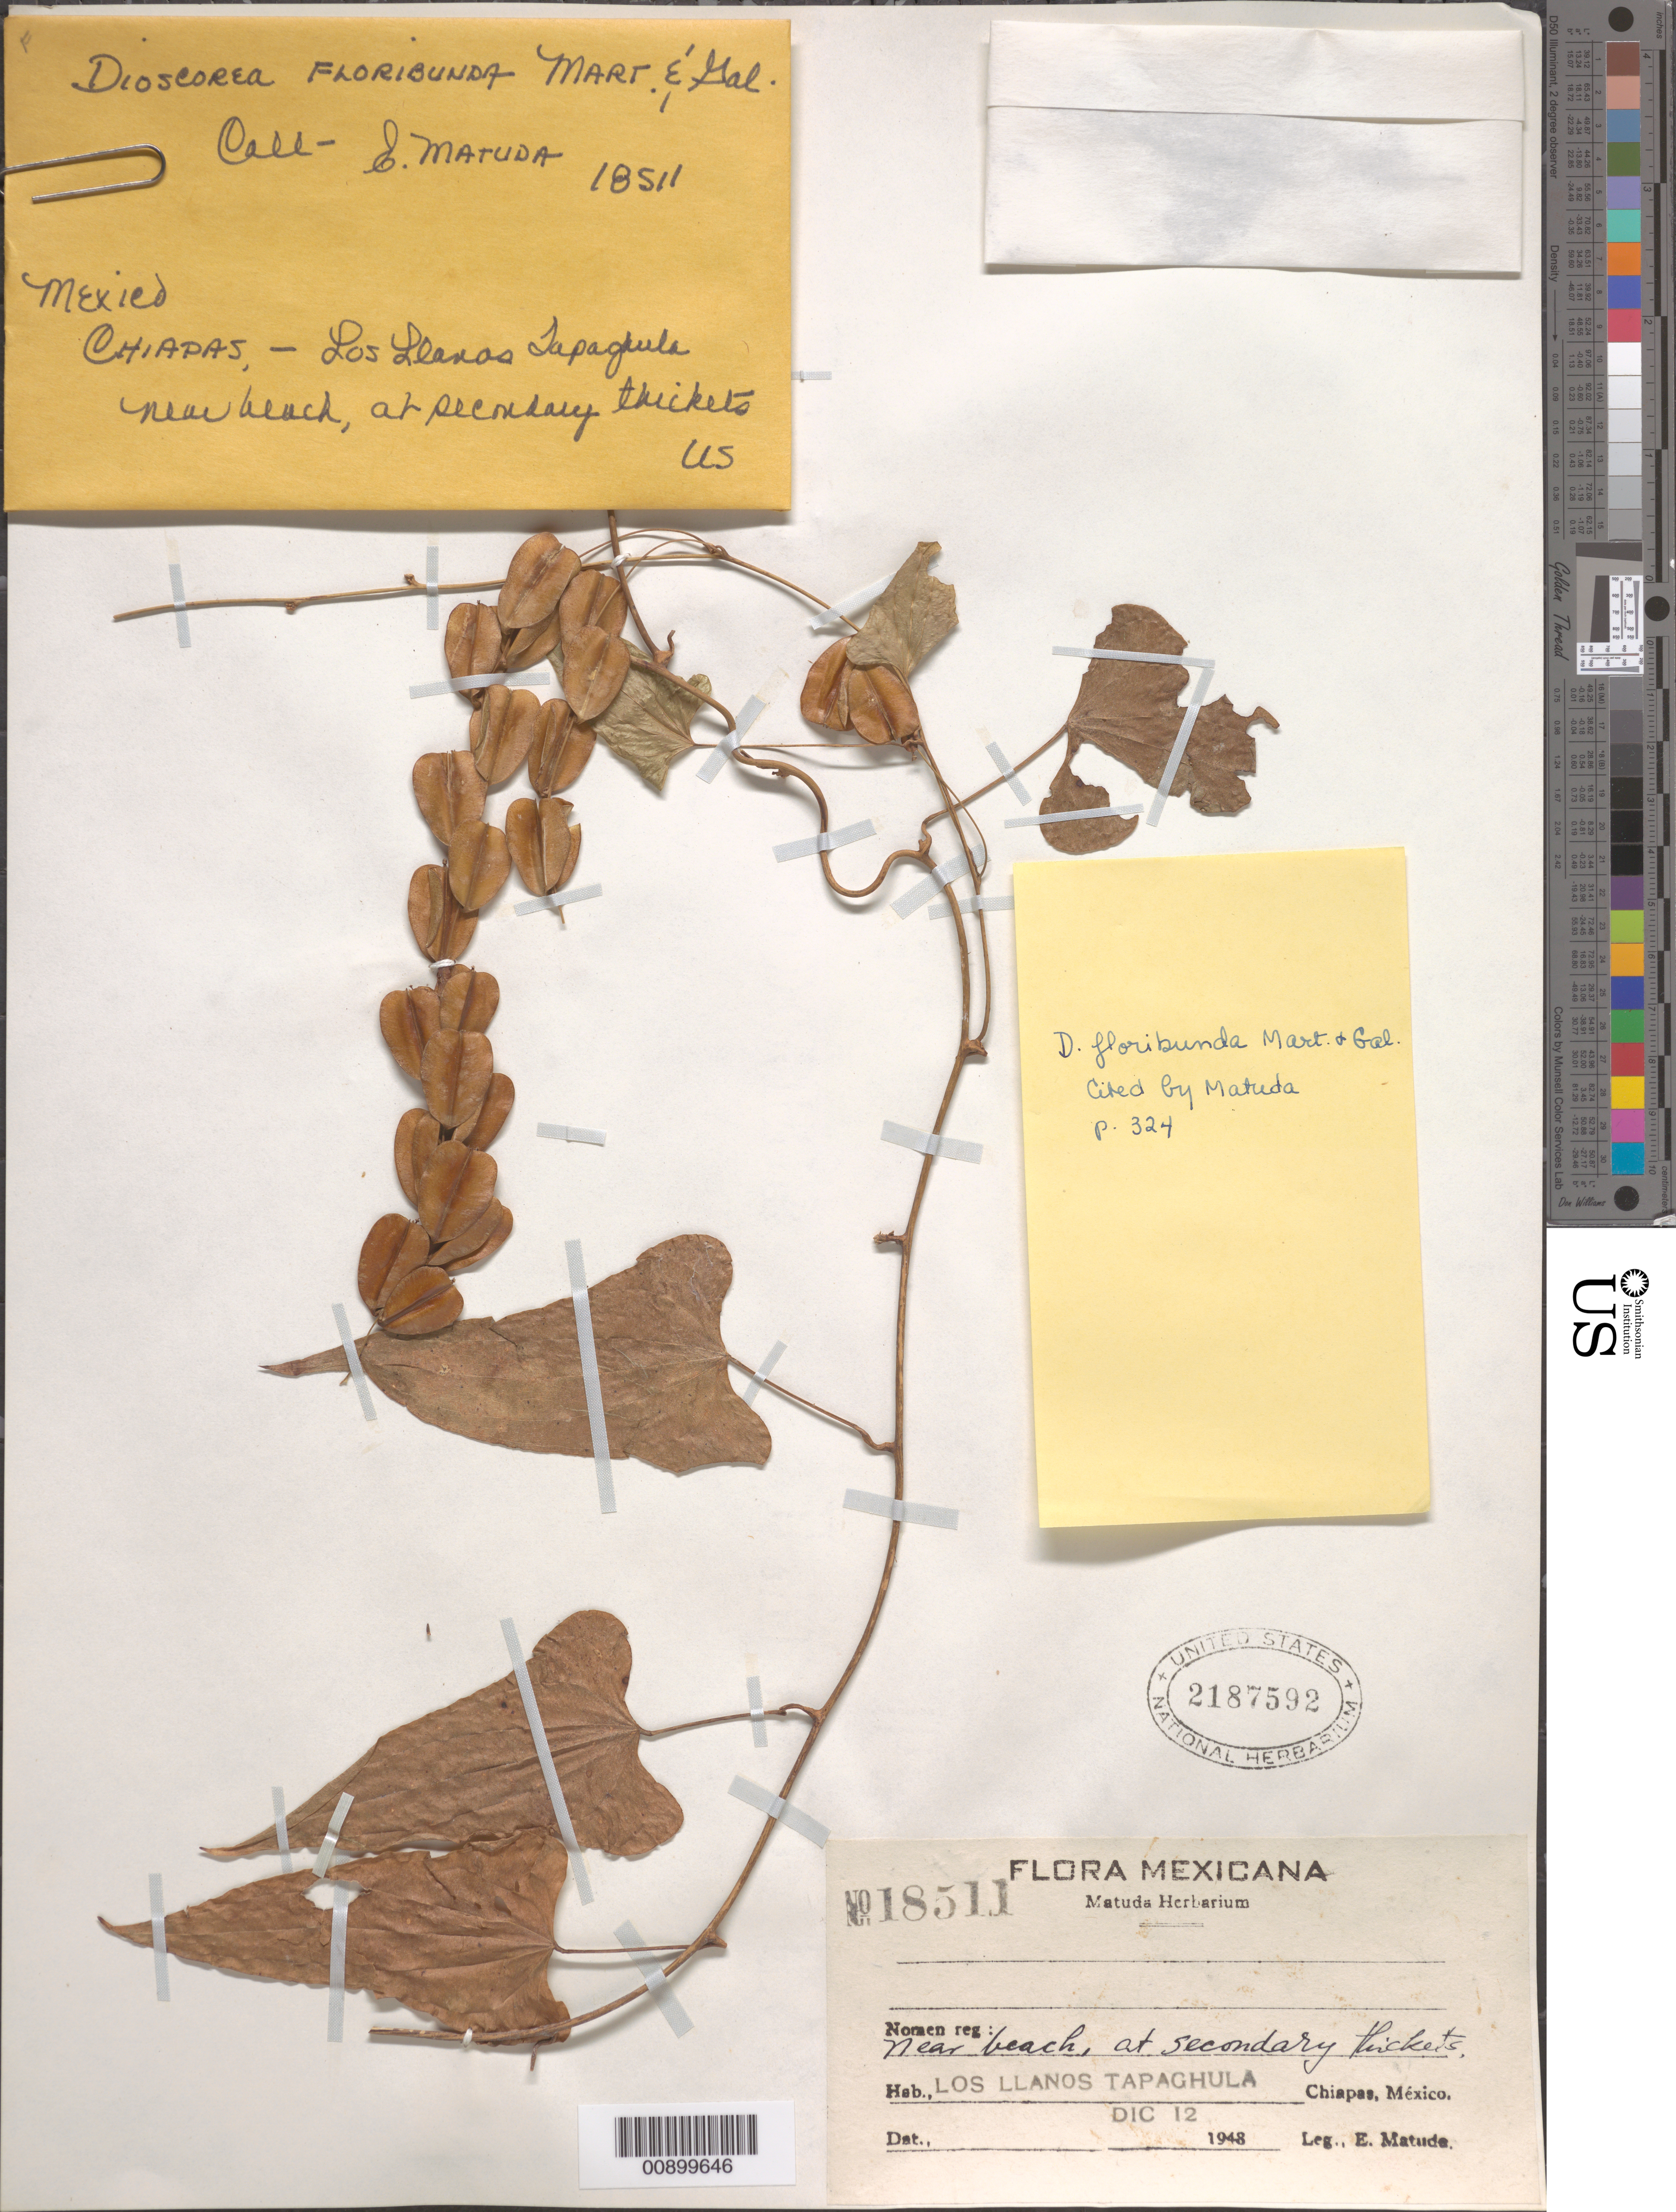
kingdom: Plantae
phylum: Tracheophyta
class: Liliopsida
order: Dioscoreales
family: Dioscoreaceae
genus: Dioscorea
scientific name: Dioscorea floribunda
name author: M. Martens & Galeotti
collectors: E. Matuda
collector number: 18511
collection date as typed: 12 Dec 1948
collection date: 1948-12-12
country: Mexico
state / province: Chiapas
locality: Los Llanos, Tapachula, Chiapas.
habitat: Near beach, at secondary thickets.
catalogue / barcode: US 2187592